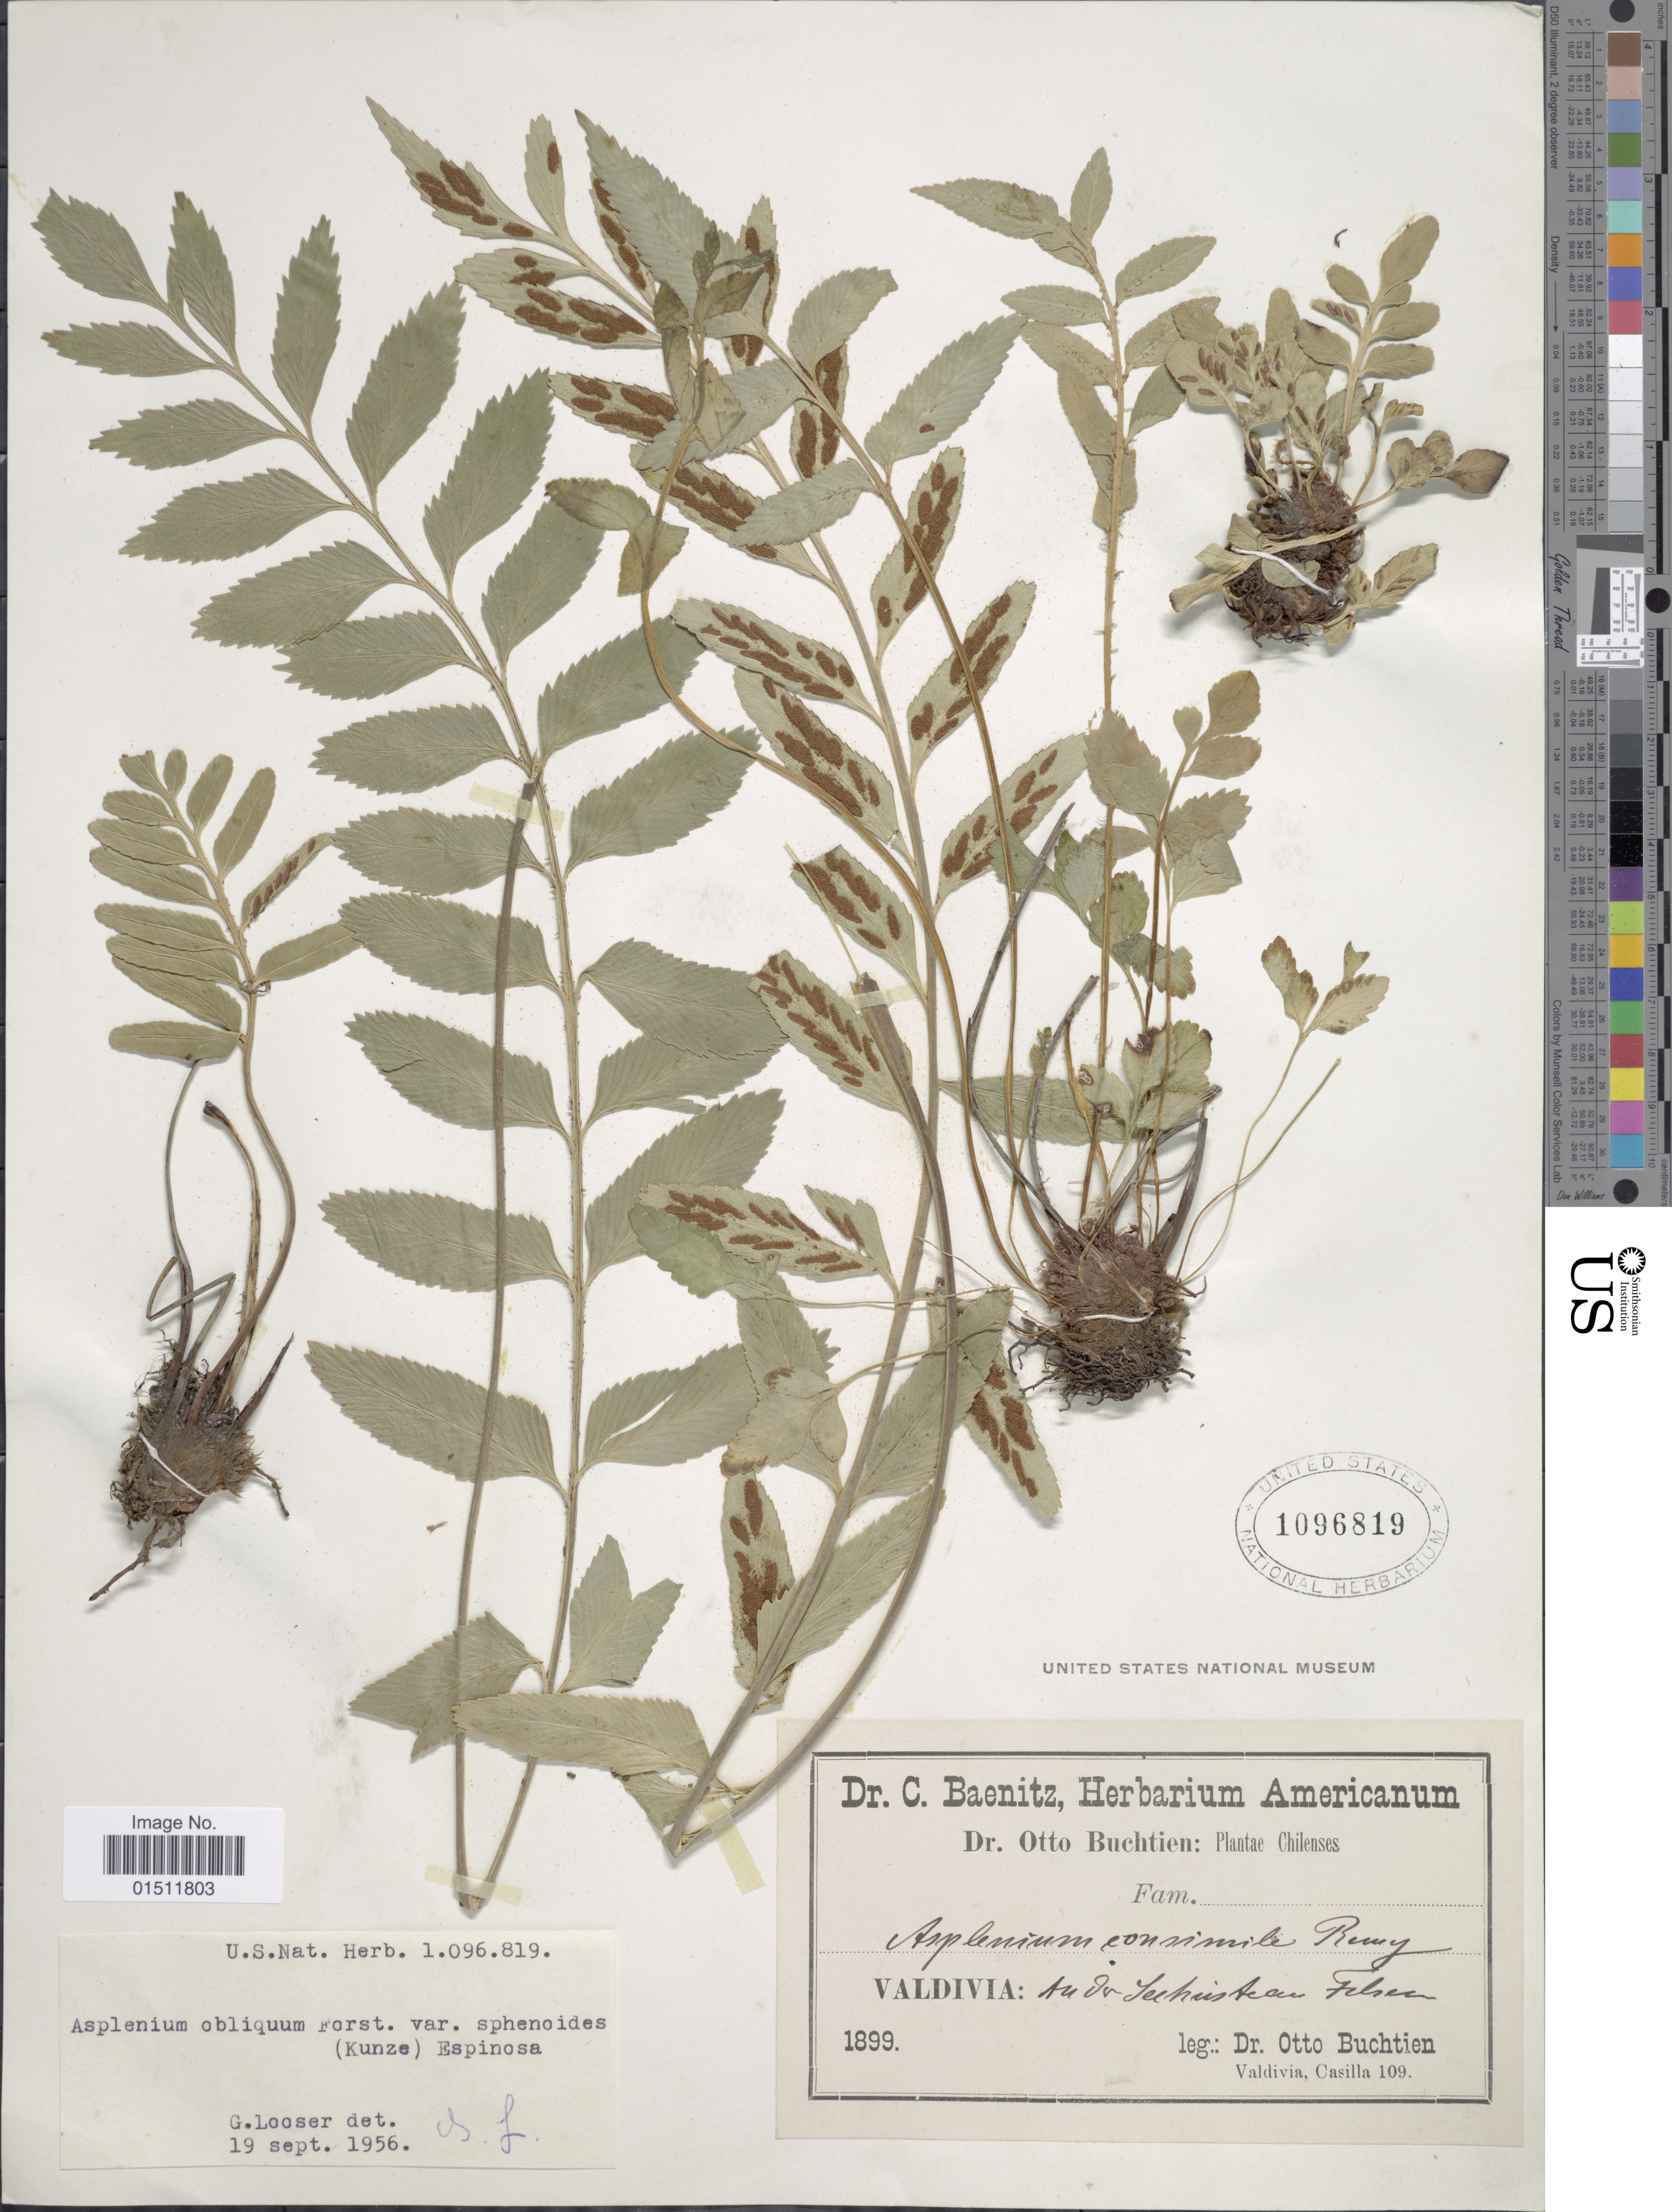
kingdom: Plantae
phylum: Tracheophyta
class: Polypodiopsida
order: Polypodiales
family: Aspleniaceae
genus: Asplenium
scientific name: Asplenium obliquum var. splenoides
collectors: O. Buchtien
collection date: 1899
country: Chile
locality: Sud-Chile, Valdivia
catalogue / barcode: US 1096819